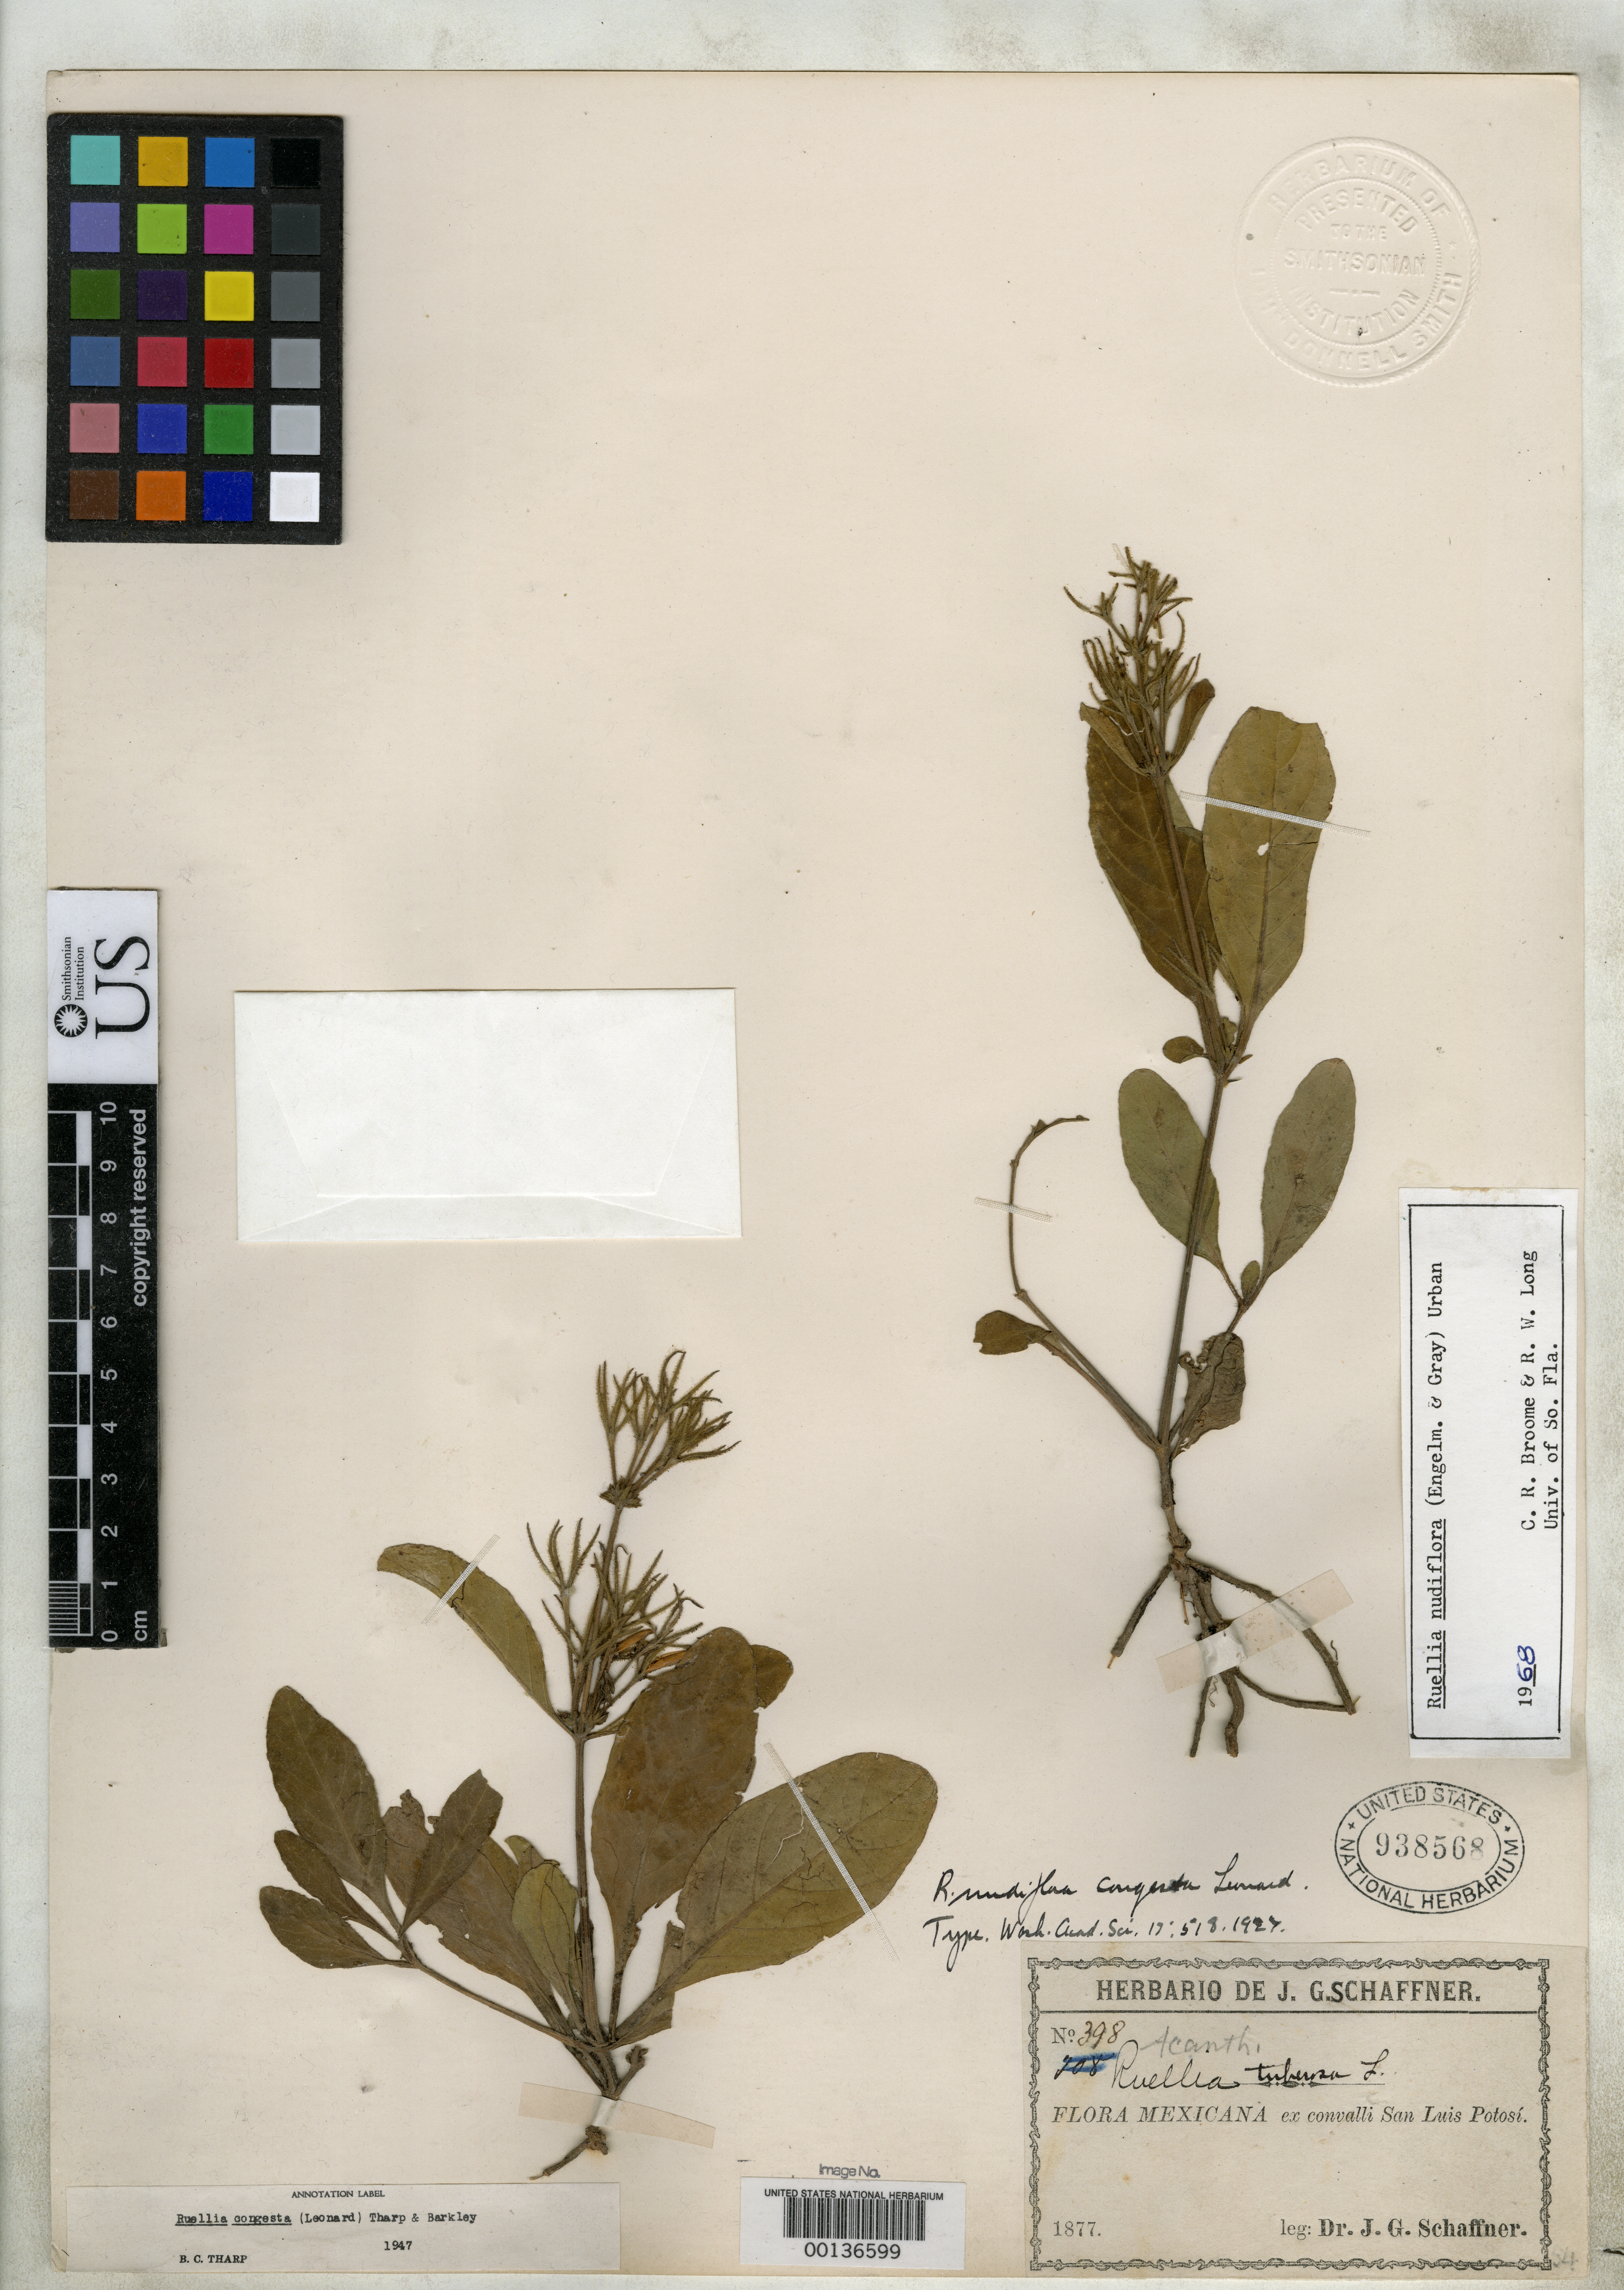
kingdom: Plantae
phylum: Tracheophyta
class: Magnoliopsida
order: Lamiales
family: Acanthaceae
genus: Ruellia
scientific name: Ruellia nudiflora var. congesta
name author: Leonard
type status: Holotype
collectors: J. G. Schaffner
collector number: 398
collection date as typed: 1877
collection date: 1877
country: Mexico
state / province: San Luis Potosi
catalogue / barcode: US 938568